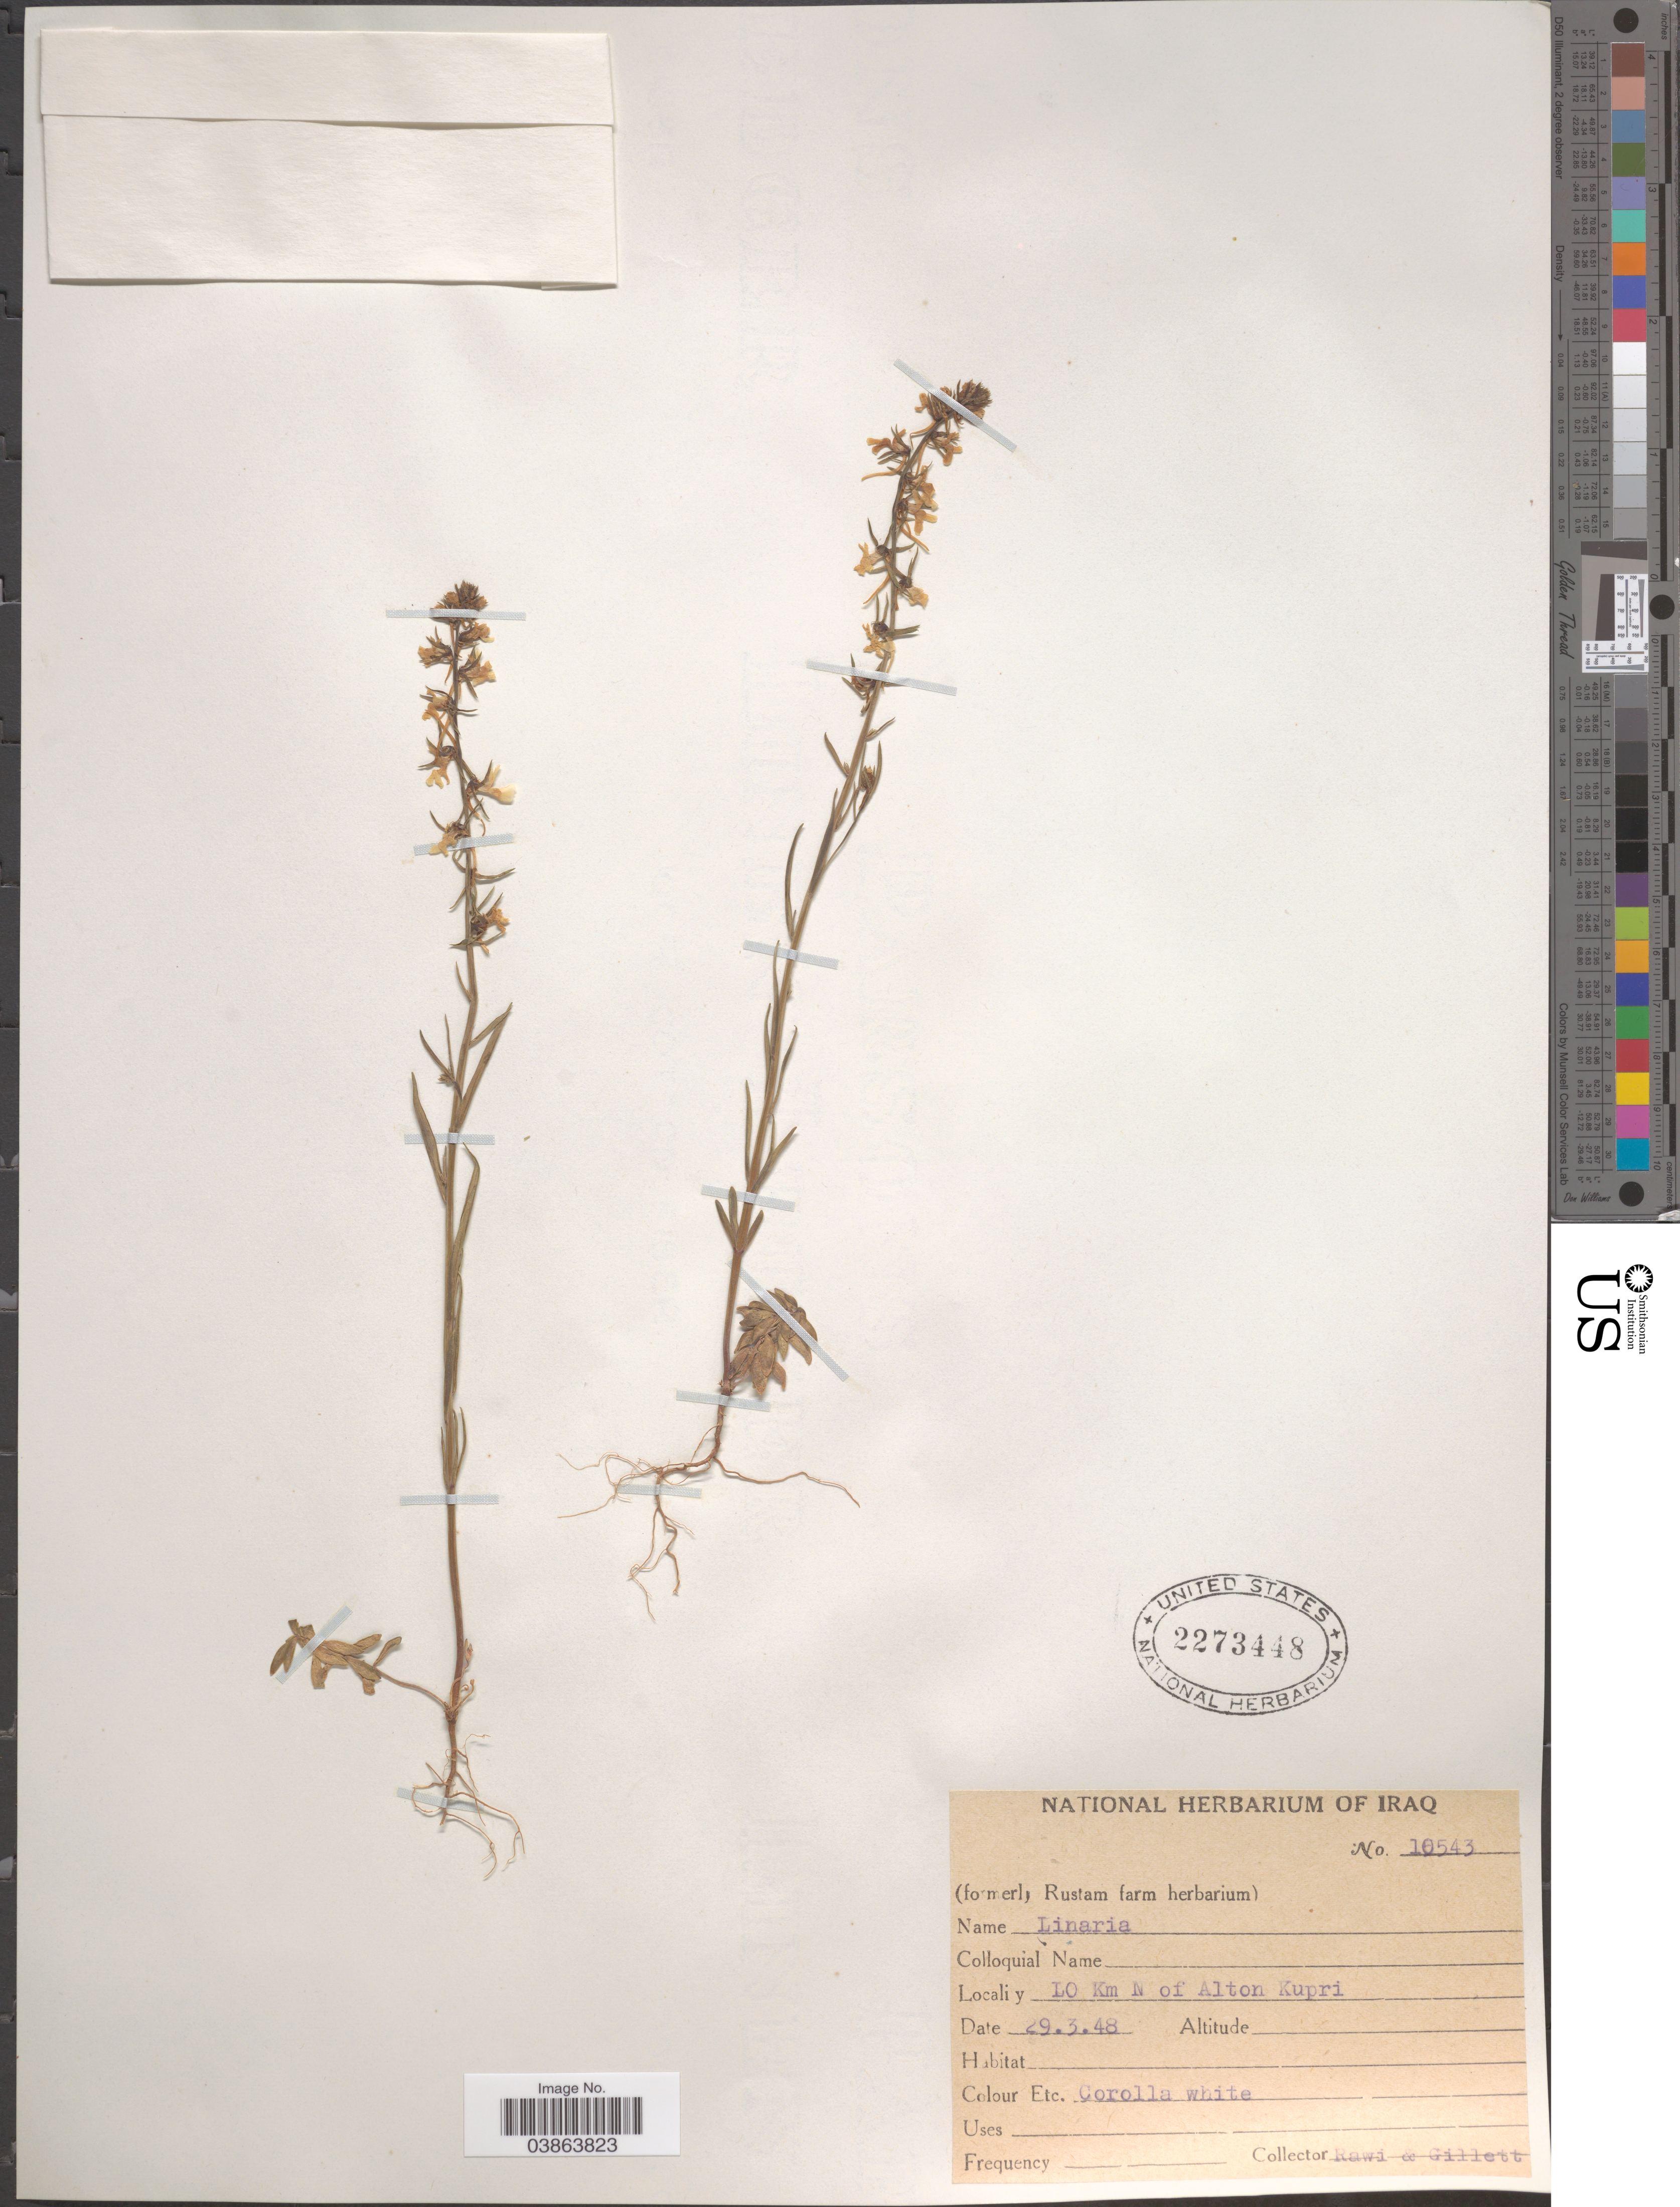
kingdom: Plantae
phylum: Tracheophyta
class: Magnoliopsida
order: Lamiales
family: Plantaginaceae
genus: Linaria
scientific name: Linaria sp.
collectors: -. Rawi & Gillett, --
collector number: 10543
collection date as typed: Transcribed d/m/y: 29/3/48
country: Iraq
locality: LO Km N of Alton Kupri.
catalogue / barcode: US 2273448